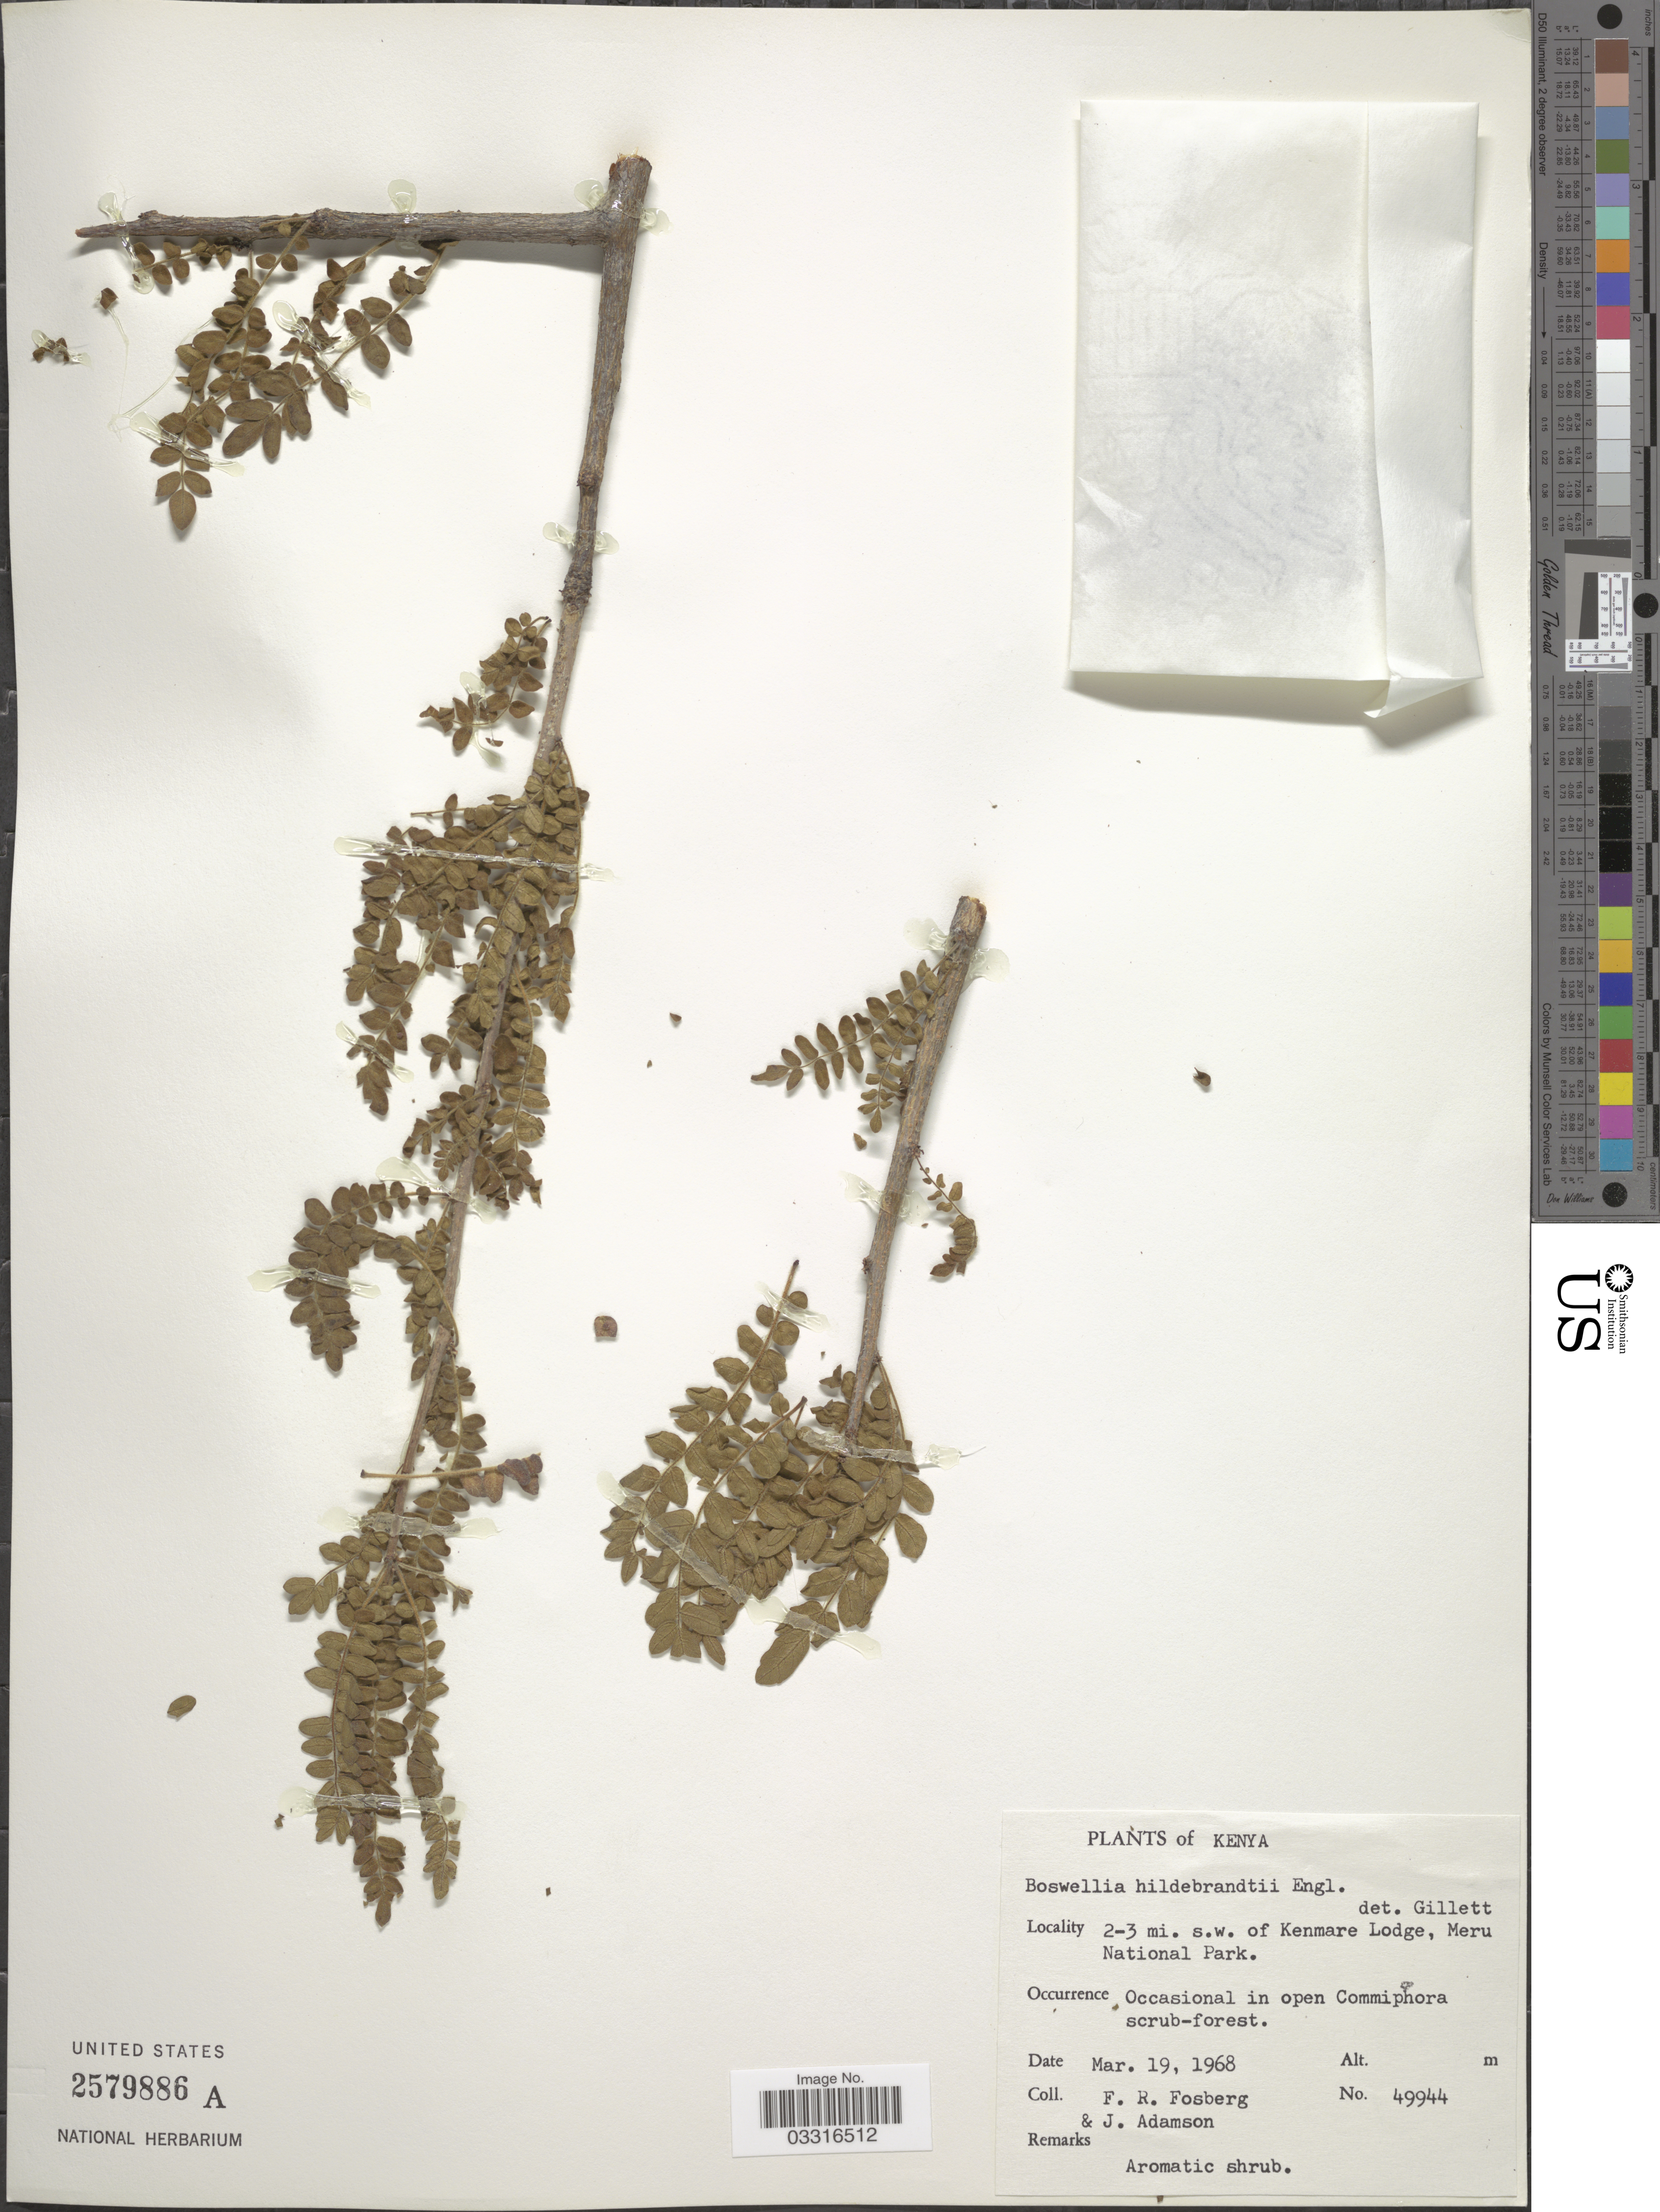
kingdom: Plantae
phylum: Tracheophyta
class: Magnoliopsida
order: Sapindales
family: Burseraceae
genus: Boswellia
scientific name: Boswellia hildebrandtii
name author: Engl.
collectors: F. R. Fosberg & J. Adamson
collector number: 49944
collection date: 1968-03-19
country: Kenya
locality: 2-3 mi. s.w. of Kenmare Lodge, Meru National Park.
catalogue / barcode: US 2579886A